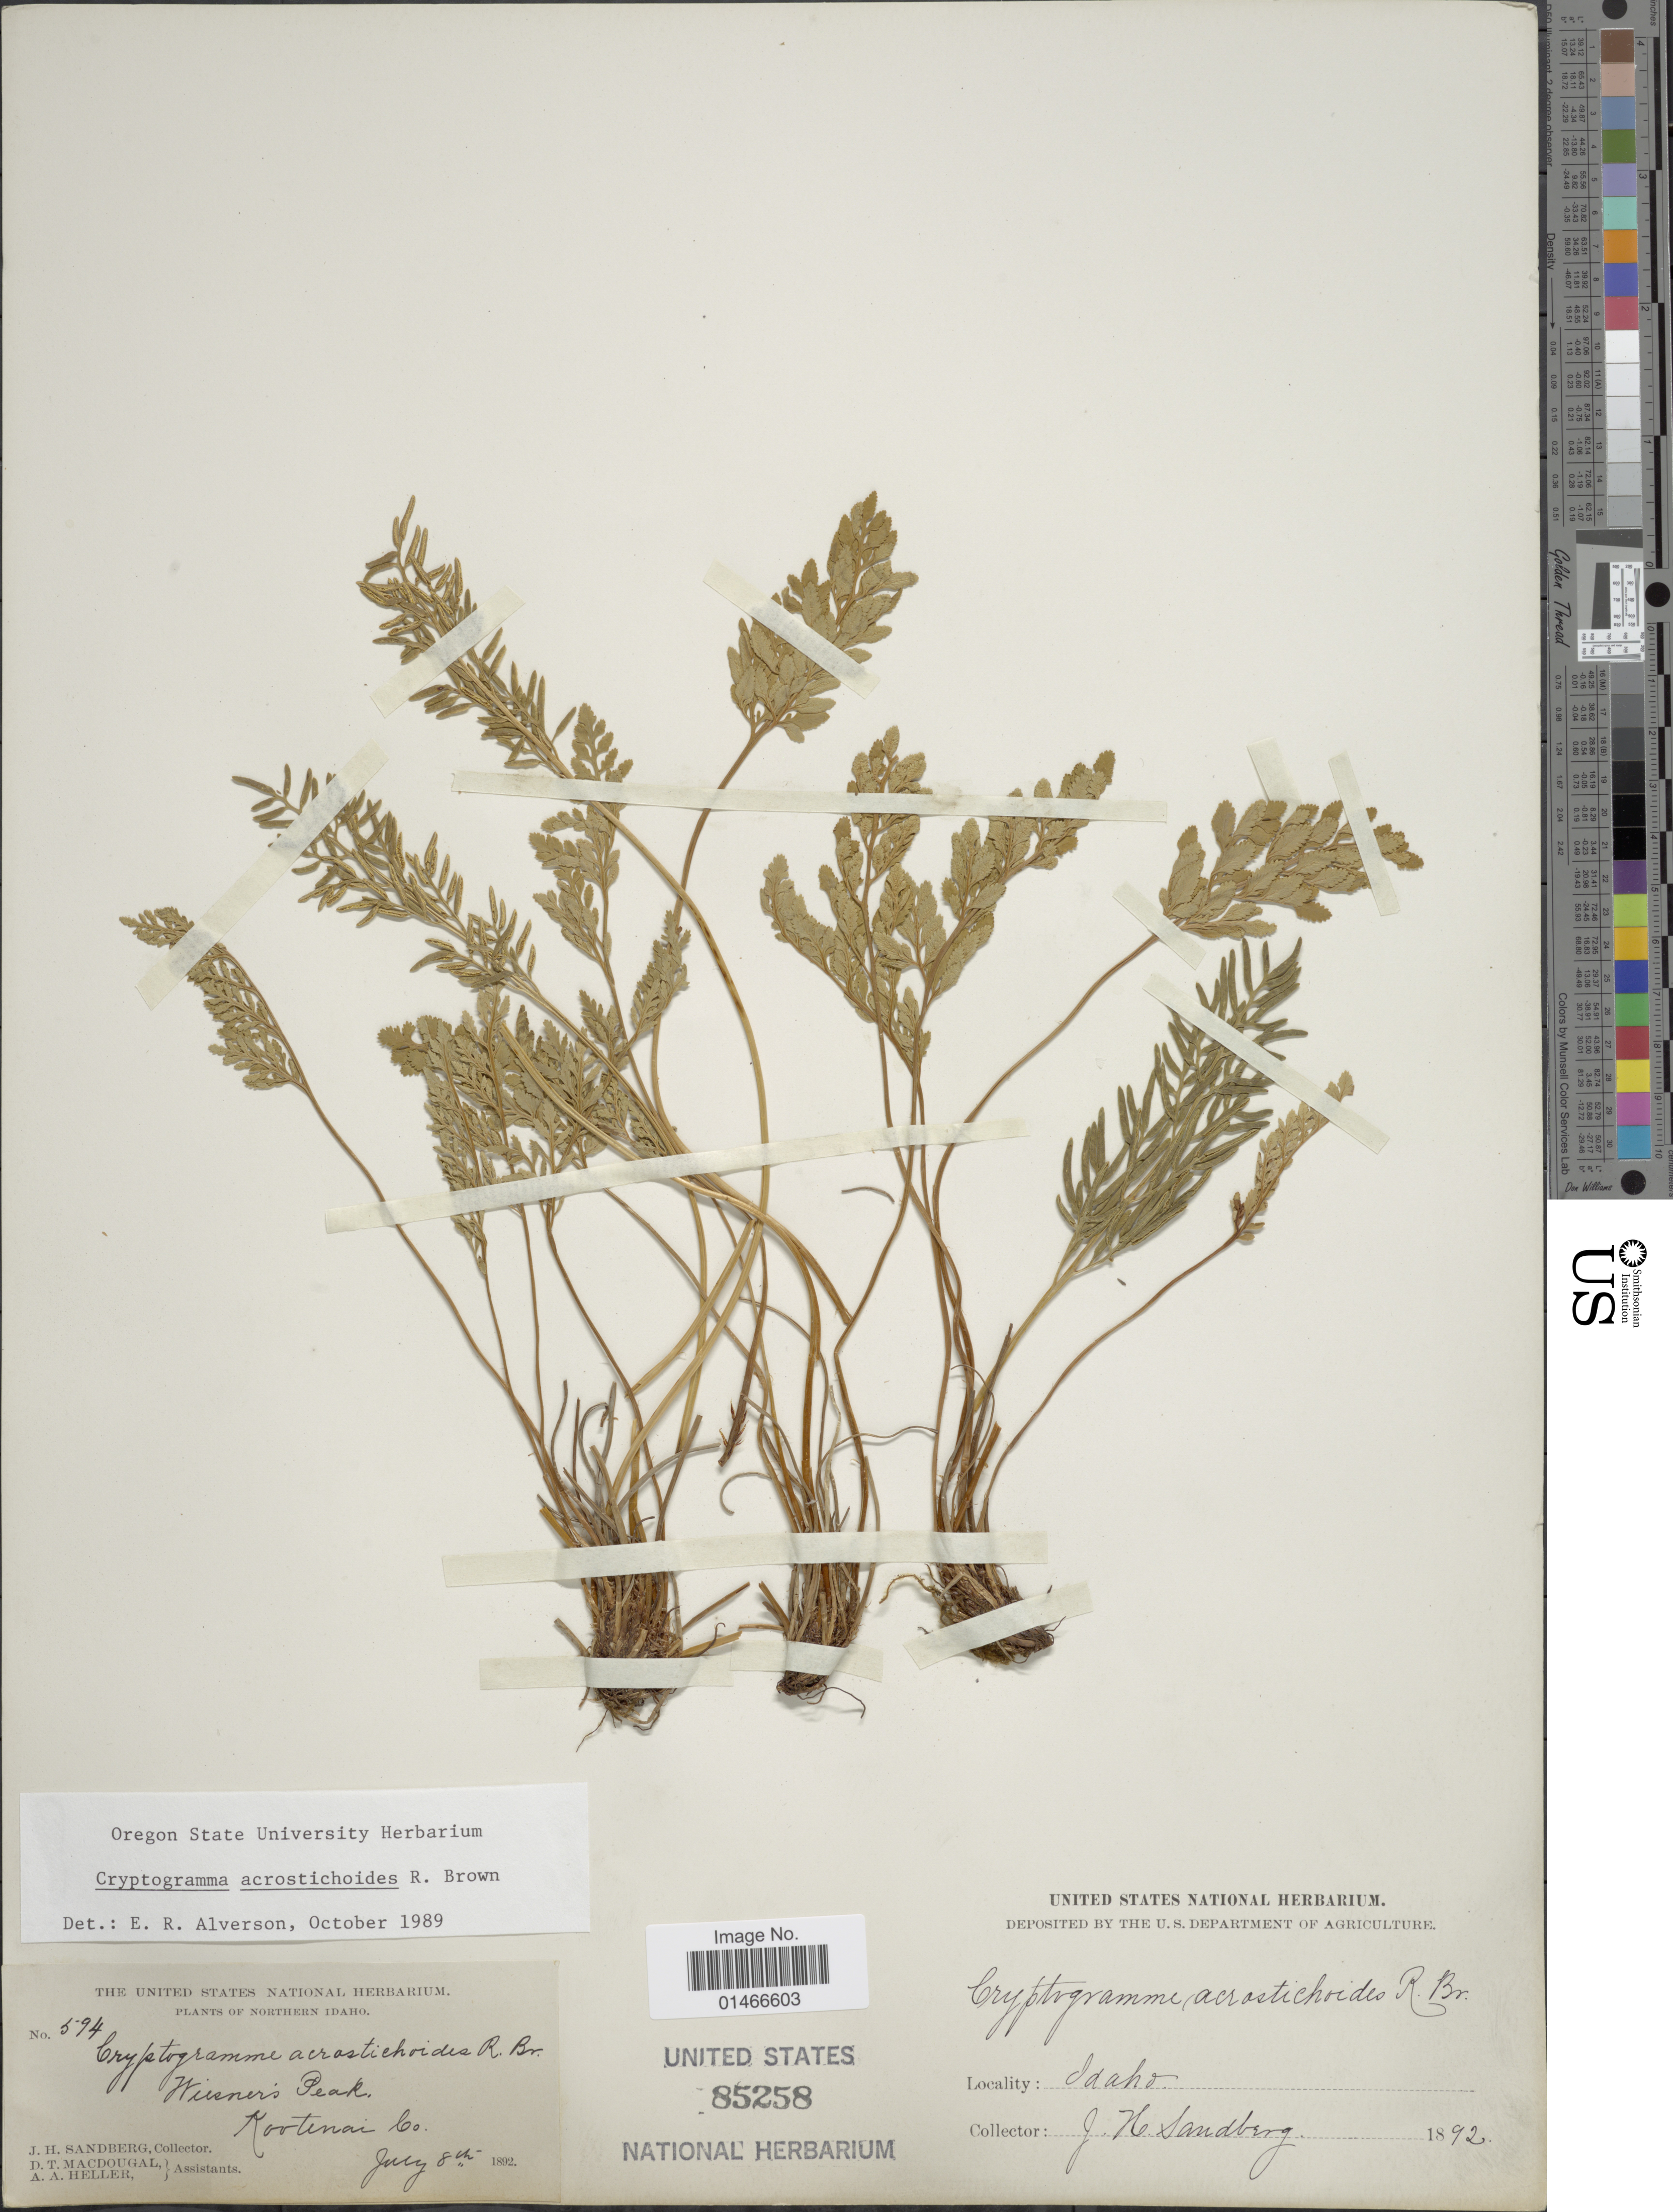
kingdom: Plantae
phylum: Tracheophyta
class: Polypodiopsida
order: Polypodiales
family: Pteridaceae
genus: Cryptogramma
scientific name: Cryptogramma acrostichoides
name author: R. Br.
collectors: J. H. Sandberg, D. T. MacDougal & A. A. Heller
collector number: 594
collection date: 1892-07-08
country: United States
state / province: Idaho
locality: Northern Idaho. Wiesners Peak. Kootenai Co.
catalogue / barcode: US 85258